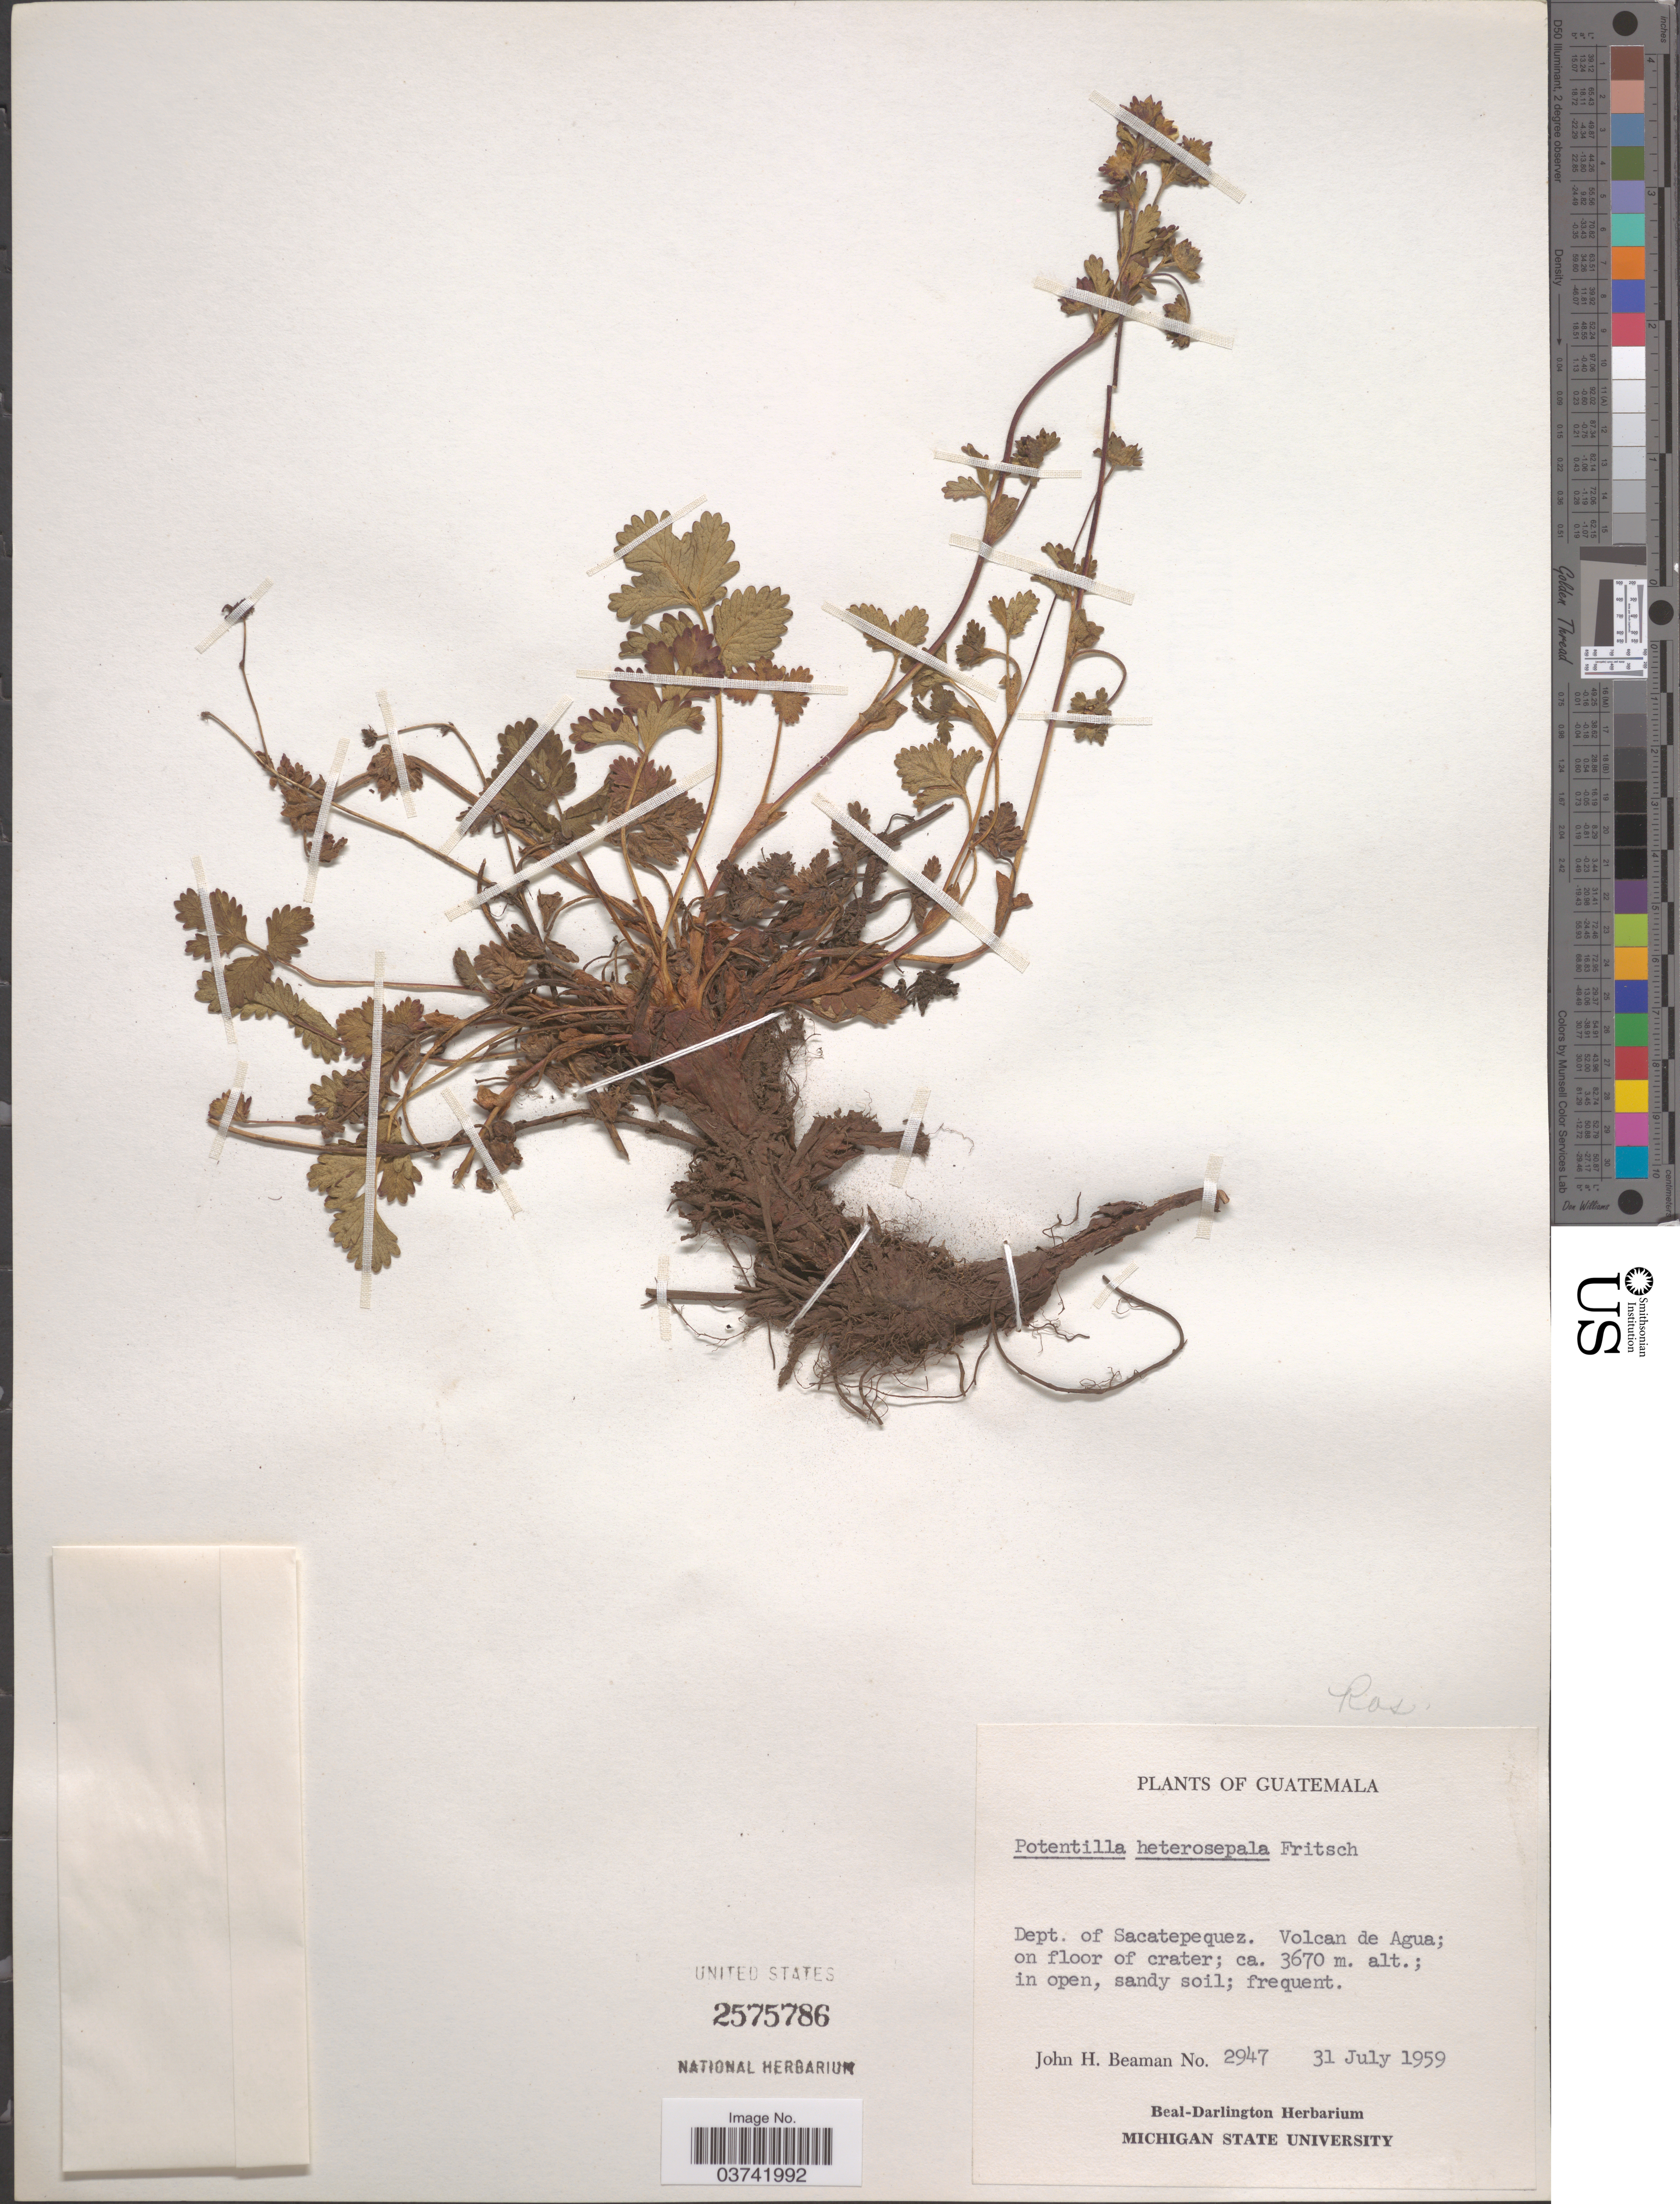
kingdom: Plantae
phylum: Tracheophyta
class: Magnoliopsida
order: Rosales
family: Rosaceae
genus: Potentilla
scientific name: Potentilla heterosepala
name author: Fritsch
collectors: J. H. Beaman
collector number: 2947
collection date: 1959-07-31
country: Guatemala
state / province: Sacatepequez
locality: Dept. of Sacatepequez. Volcan de Agua.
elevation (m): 3670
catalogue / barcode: US 2575786